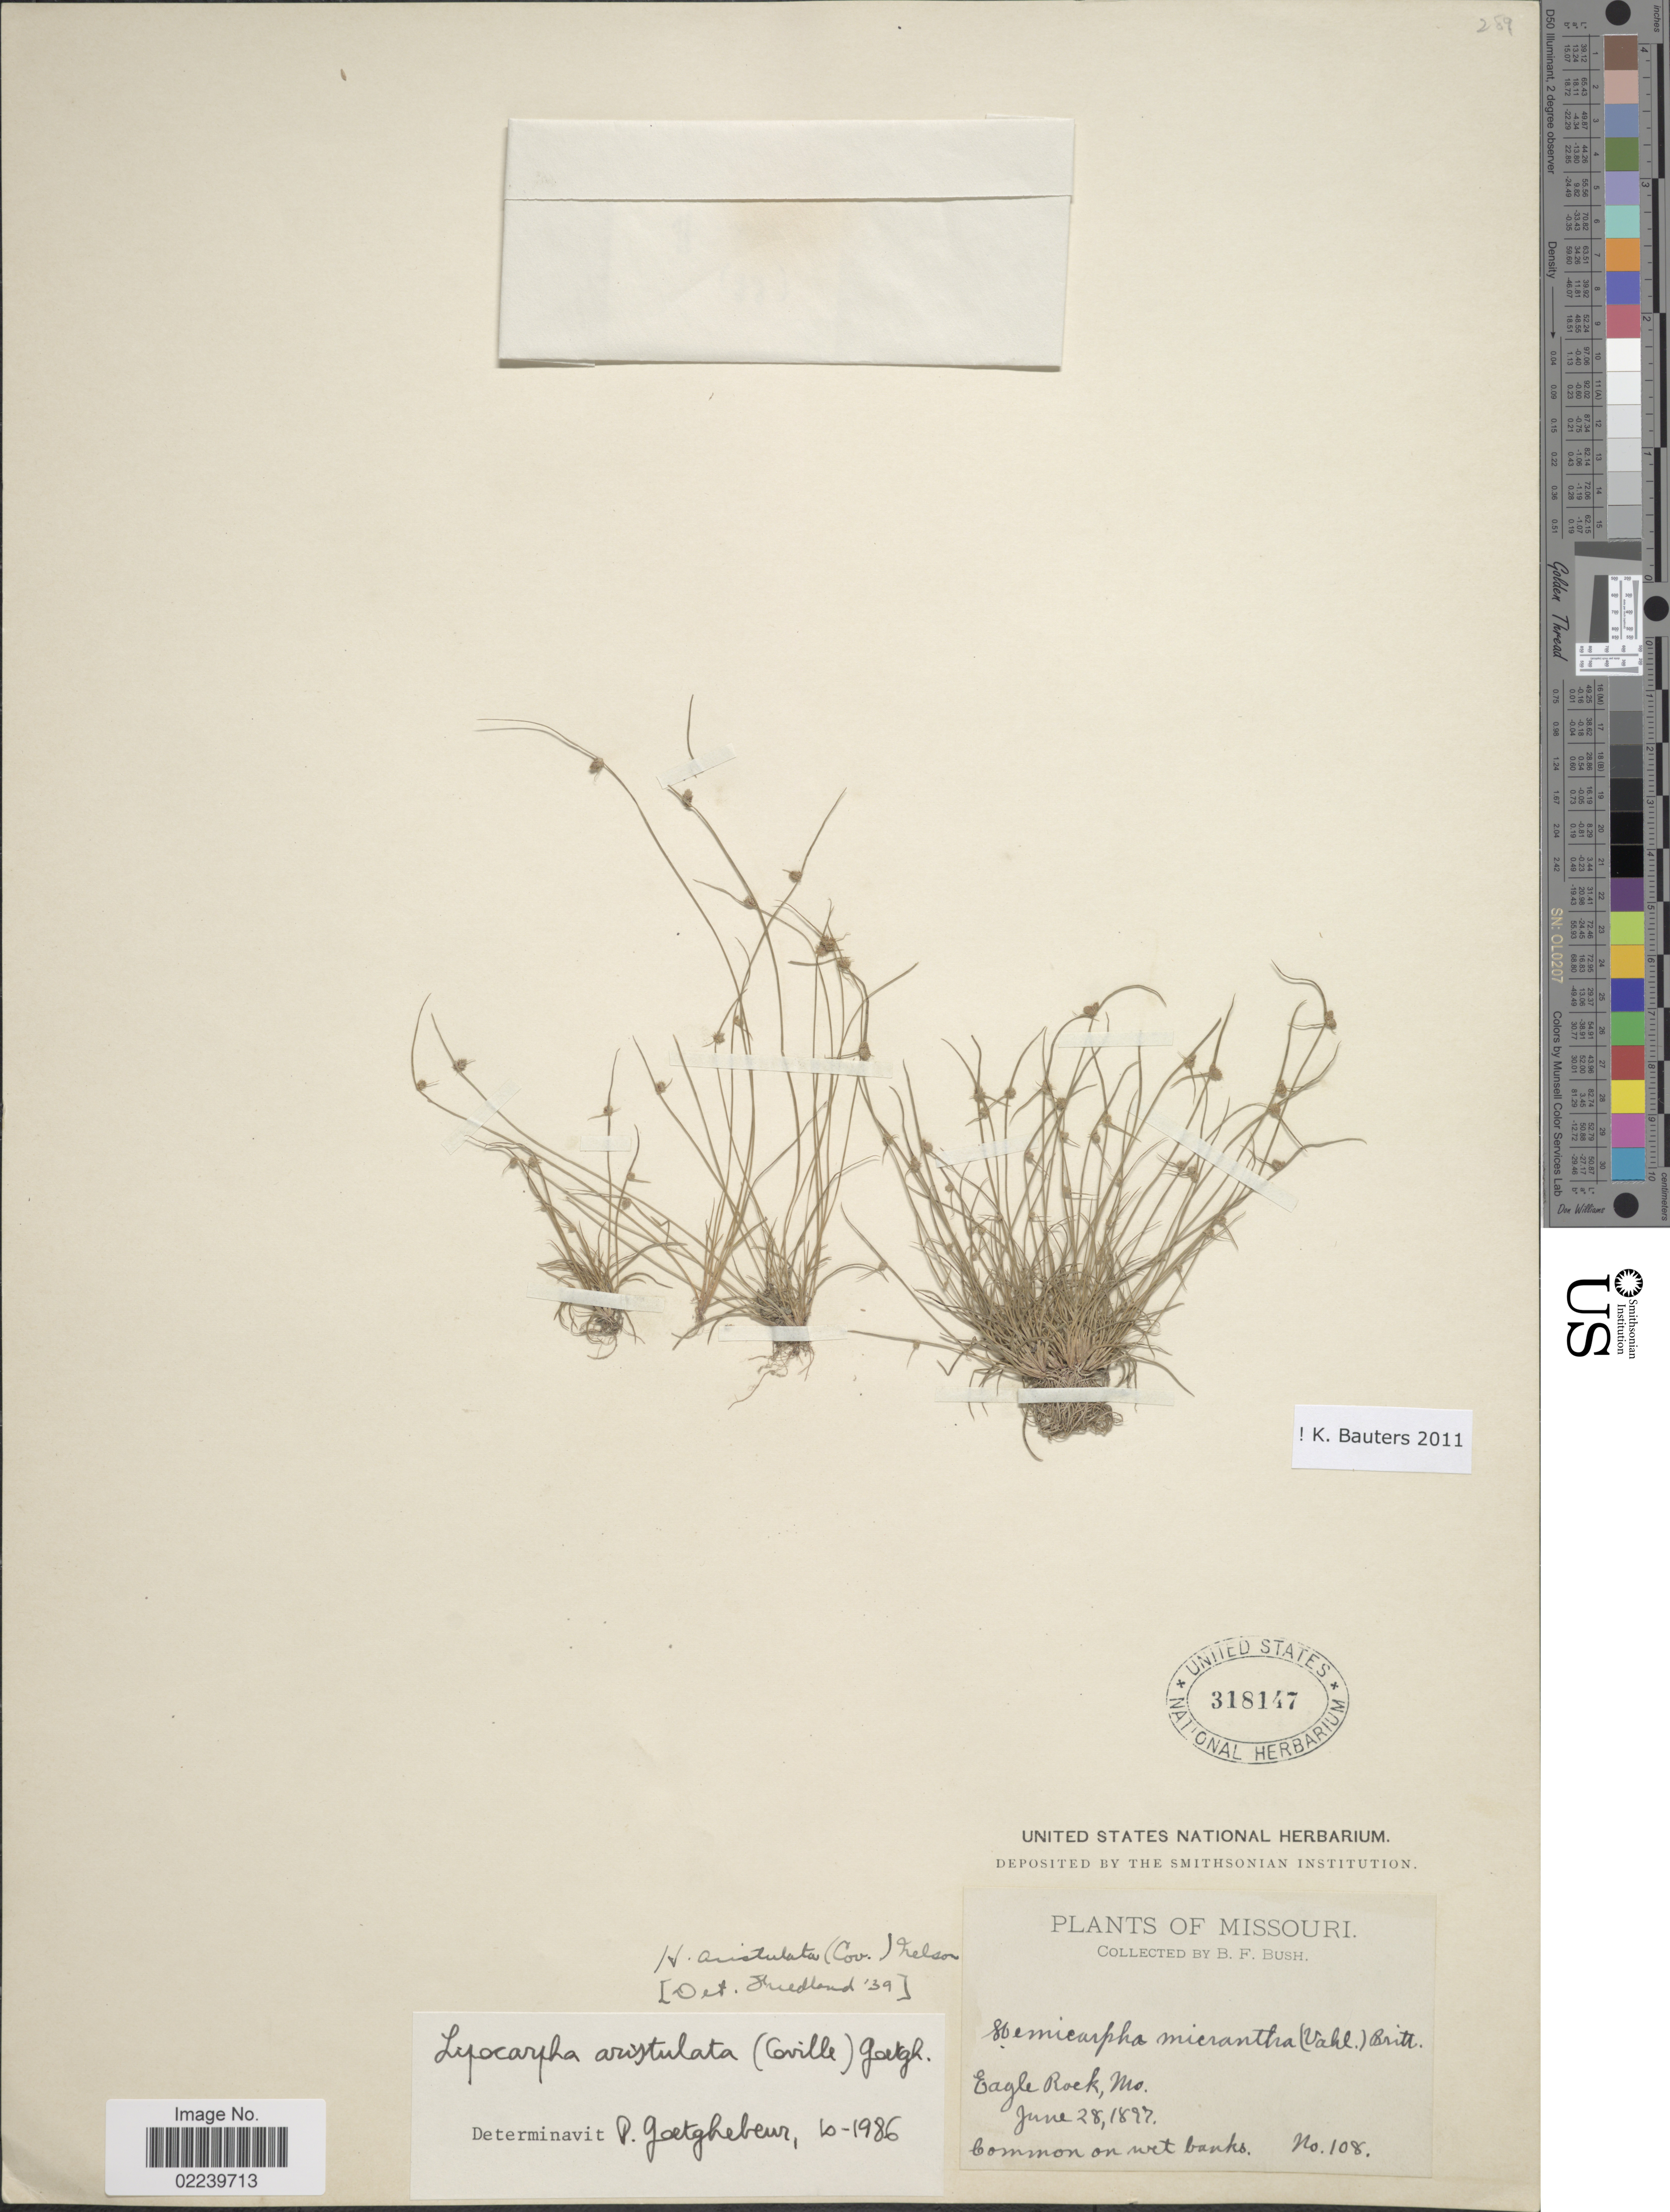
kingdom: Plantae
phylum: Tracheophyta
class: Liliopsida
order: Poales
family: Cyperaceae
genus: Cyperus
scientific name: Cyperus aristulatus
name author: (Coville) Bauters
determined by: Strong, M. T., (US), Smithsonian Institution - National Museum of Natural History (UNITED STATES)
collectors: B. F. Bush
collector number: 108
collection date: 1897-06-28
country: United States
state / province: Missouri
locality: Eagle Rock, MO.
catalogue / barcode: US 318147